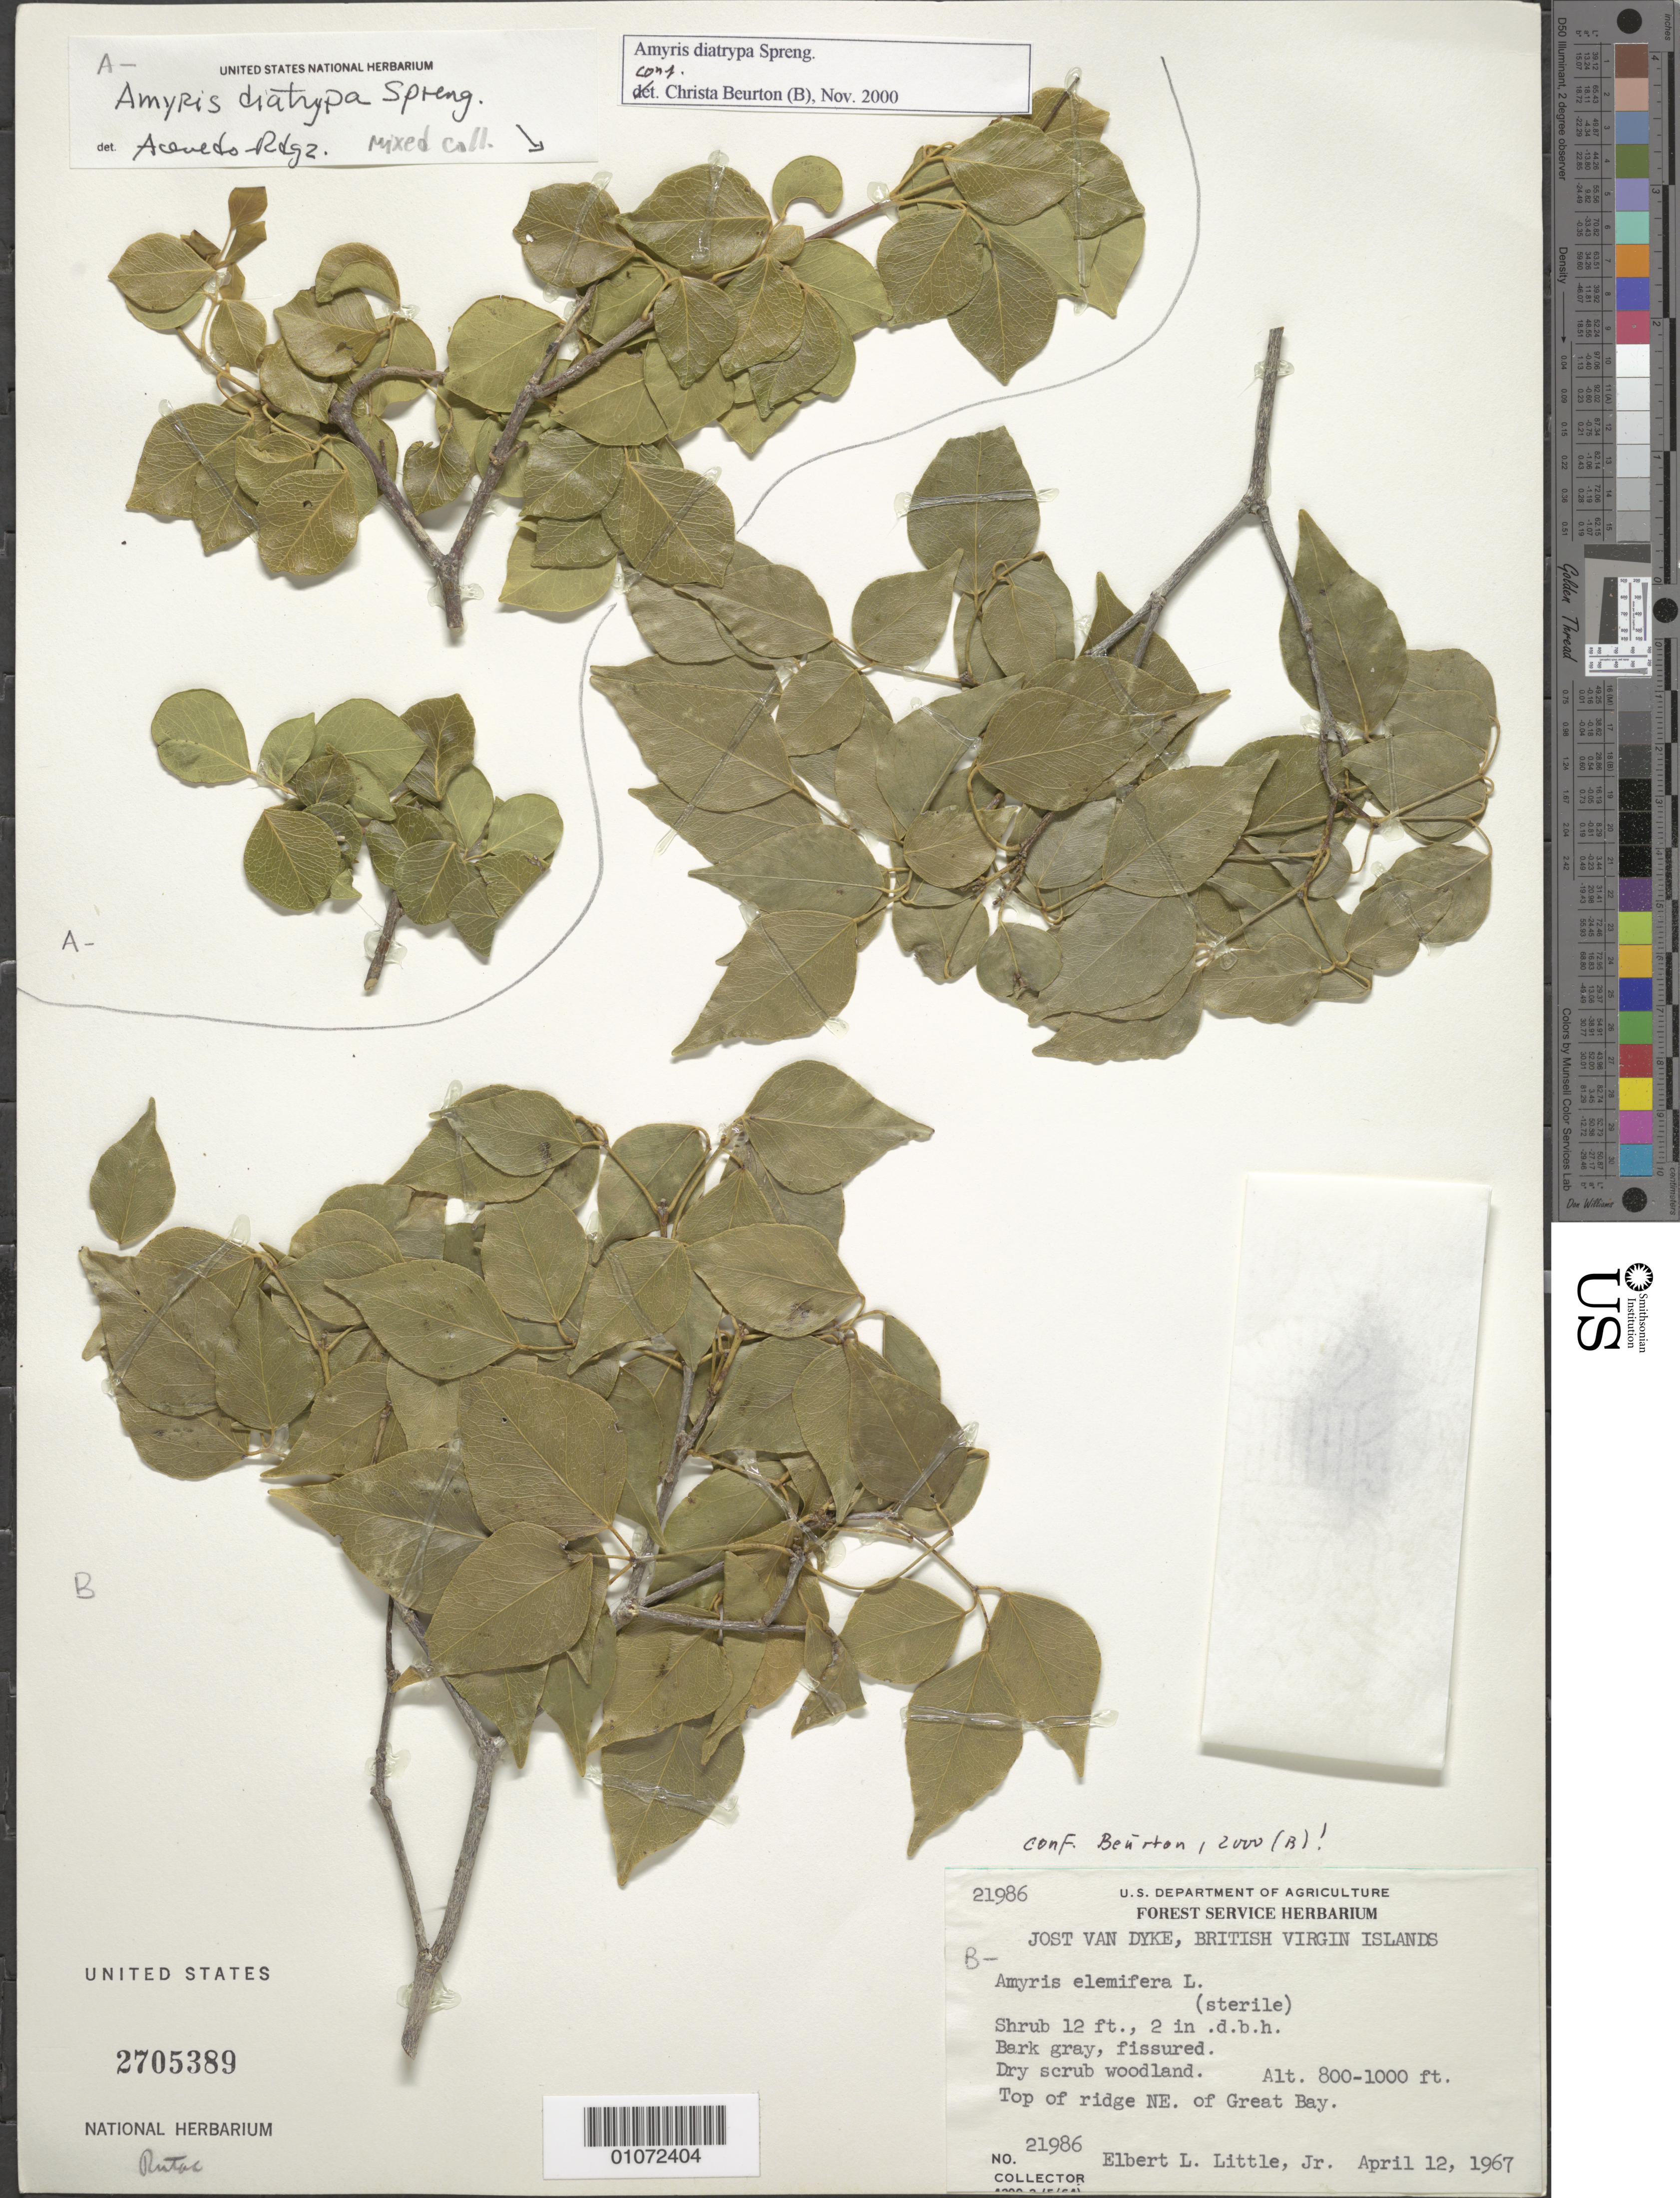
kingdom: Plantae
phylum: Tracheophyta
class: Magnoliopsida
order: Sapindales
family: Rutaceae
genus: Amyris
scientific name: Amyris diatrypa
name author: Spreng.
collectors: E. L. Little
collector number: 21986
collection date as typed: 12 Apr 1967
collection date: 1967-04-12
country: British Virgin Islands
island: Jost Van Dyke I.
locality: Dry scrub woodland, top of ridge NE of Great Bay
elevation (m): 244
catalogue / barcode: US 2705389